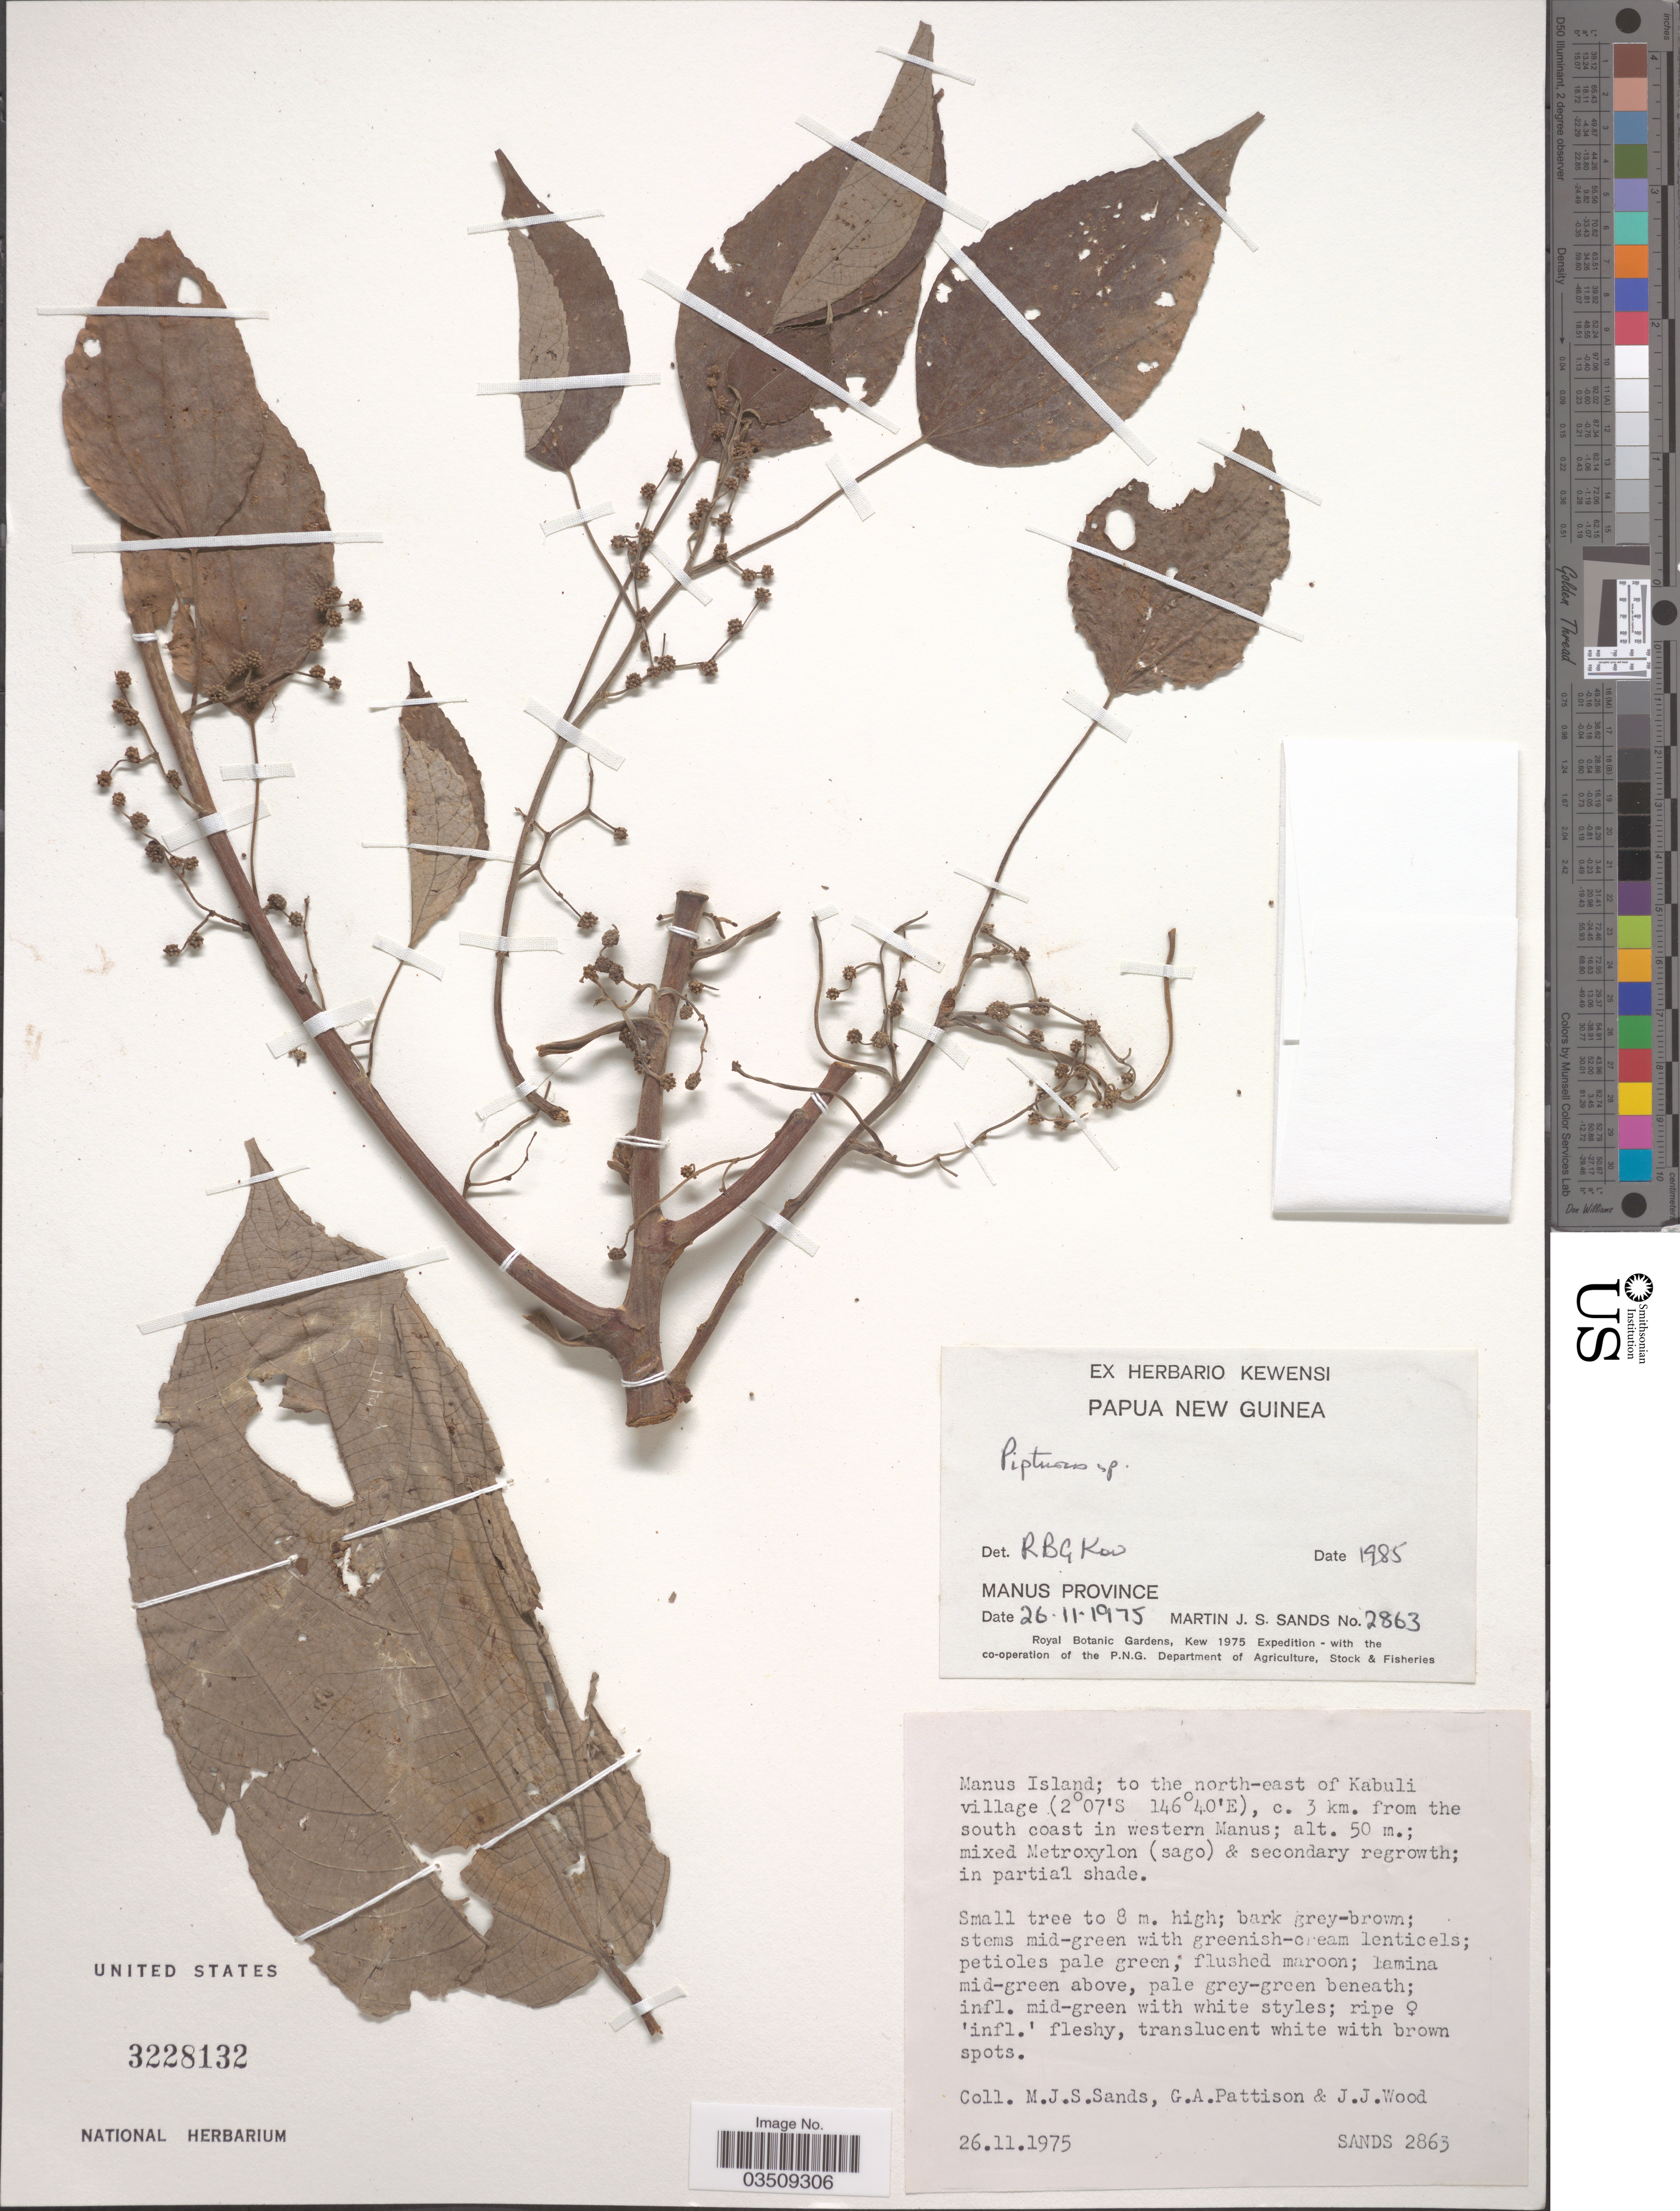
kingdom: Plantae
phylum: Tracheophyta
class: Magnoliopsida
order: Rosales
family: Urticaceae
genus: Pipturus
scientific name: Pipturus sp.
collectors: M. Sands, G. Pattison & J. Wood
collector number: Sands 2863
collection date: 1975-11-26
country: Papua New Guinea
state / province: New Ireland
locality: Manus Island; to the north-east of Kabuli village, c. 3 km. from the south coast in western Manus.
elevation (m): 50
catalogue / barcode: US 3228132